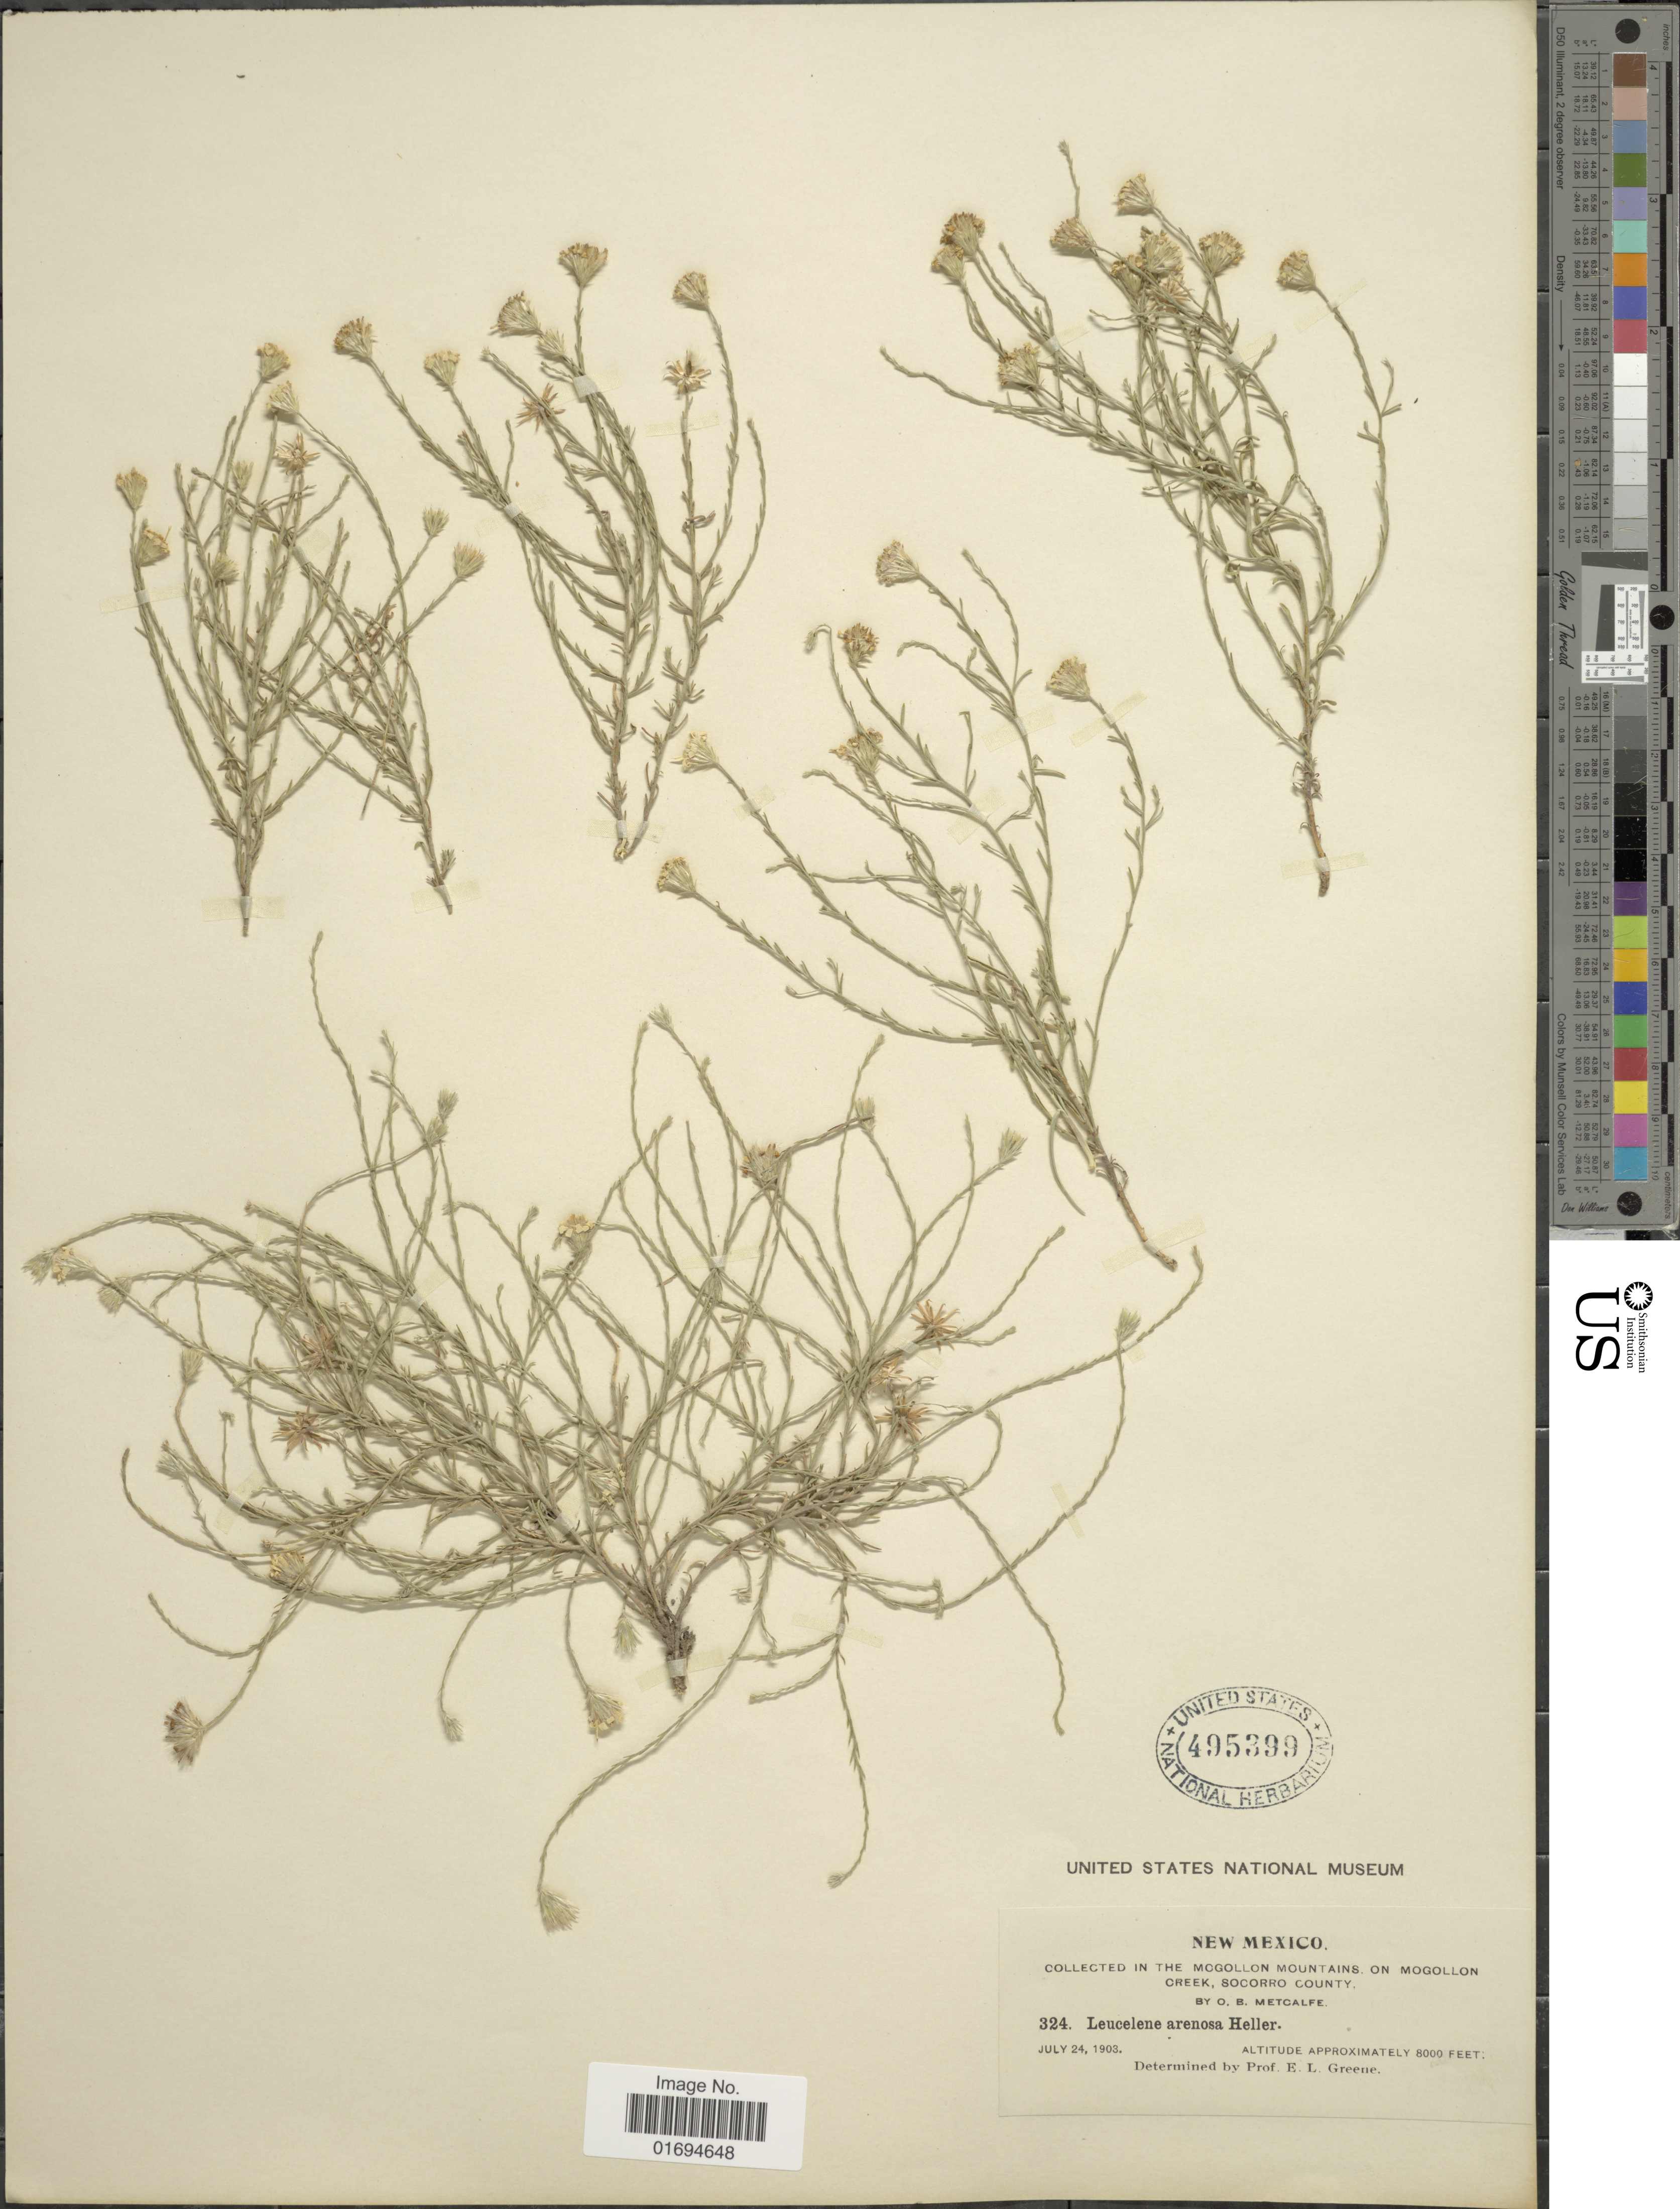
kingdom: Plantae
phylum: Tracheophyta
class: Magnoliopsida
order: Asterales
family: Asteraceae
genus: Chaetopappa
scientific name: Chaetopappa ericoides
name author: (Torr.) G.L. Nesom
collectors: O. B. Metcalfe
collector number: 324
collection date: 1903-07-24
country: United States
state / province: New Mexico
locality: Mogollon Mountains on Mogollon Creek, Socorro County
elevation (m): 2438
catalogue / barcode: US 495399